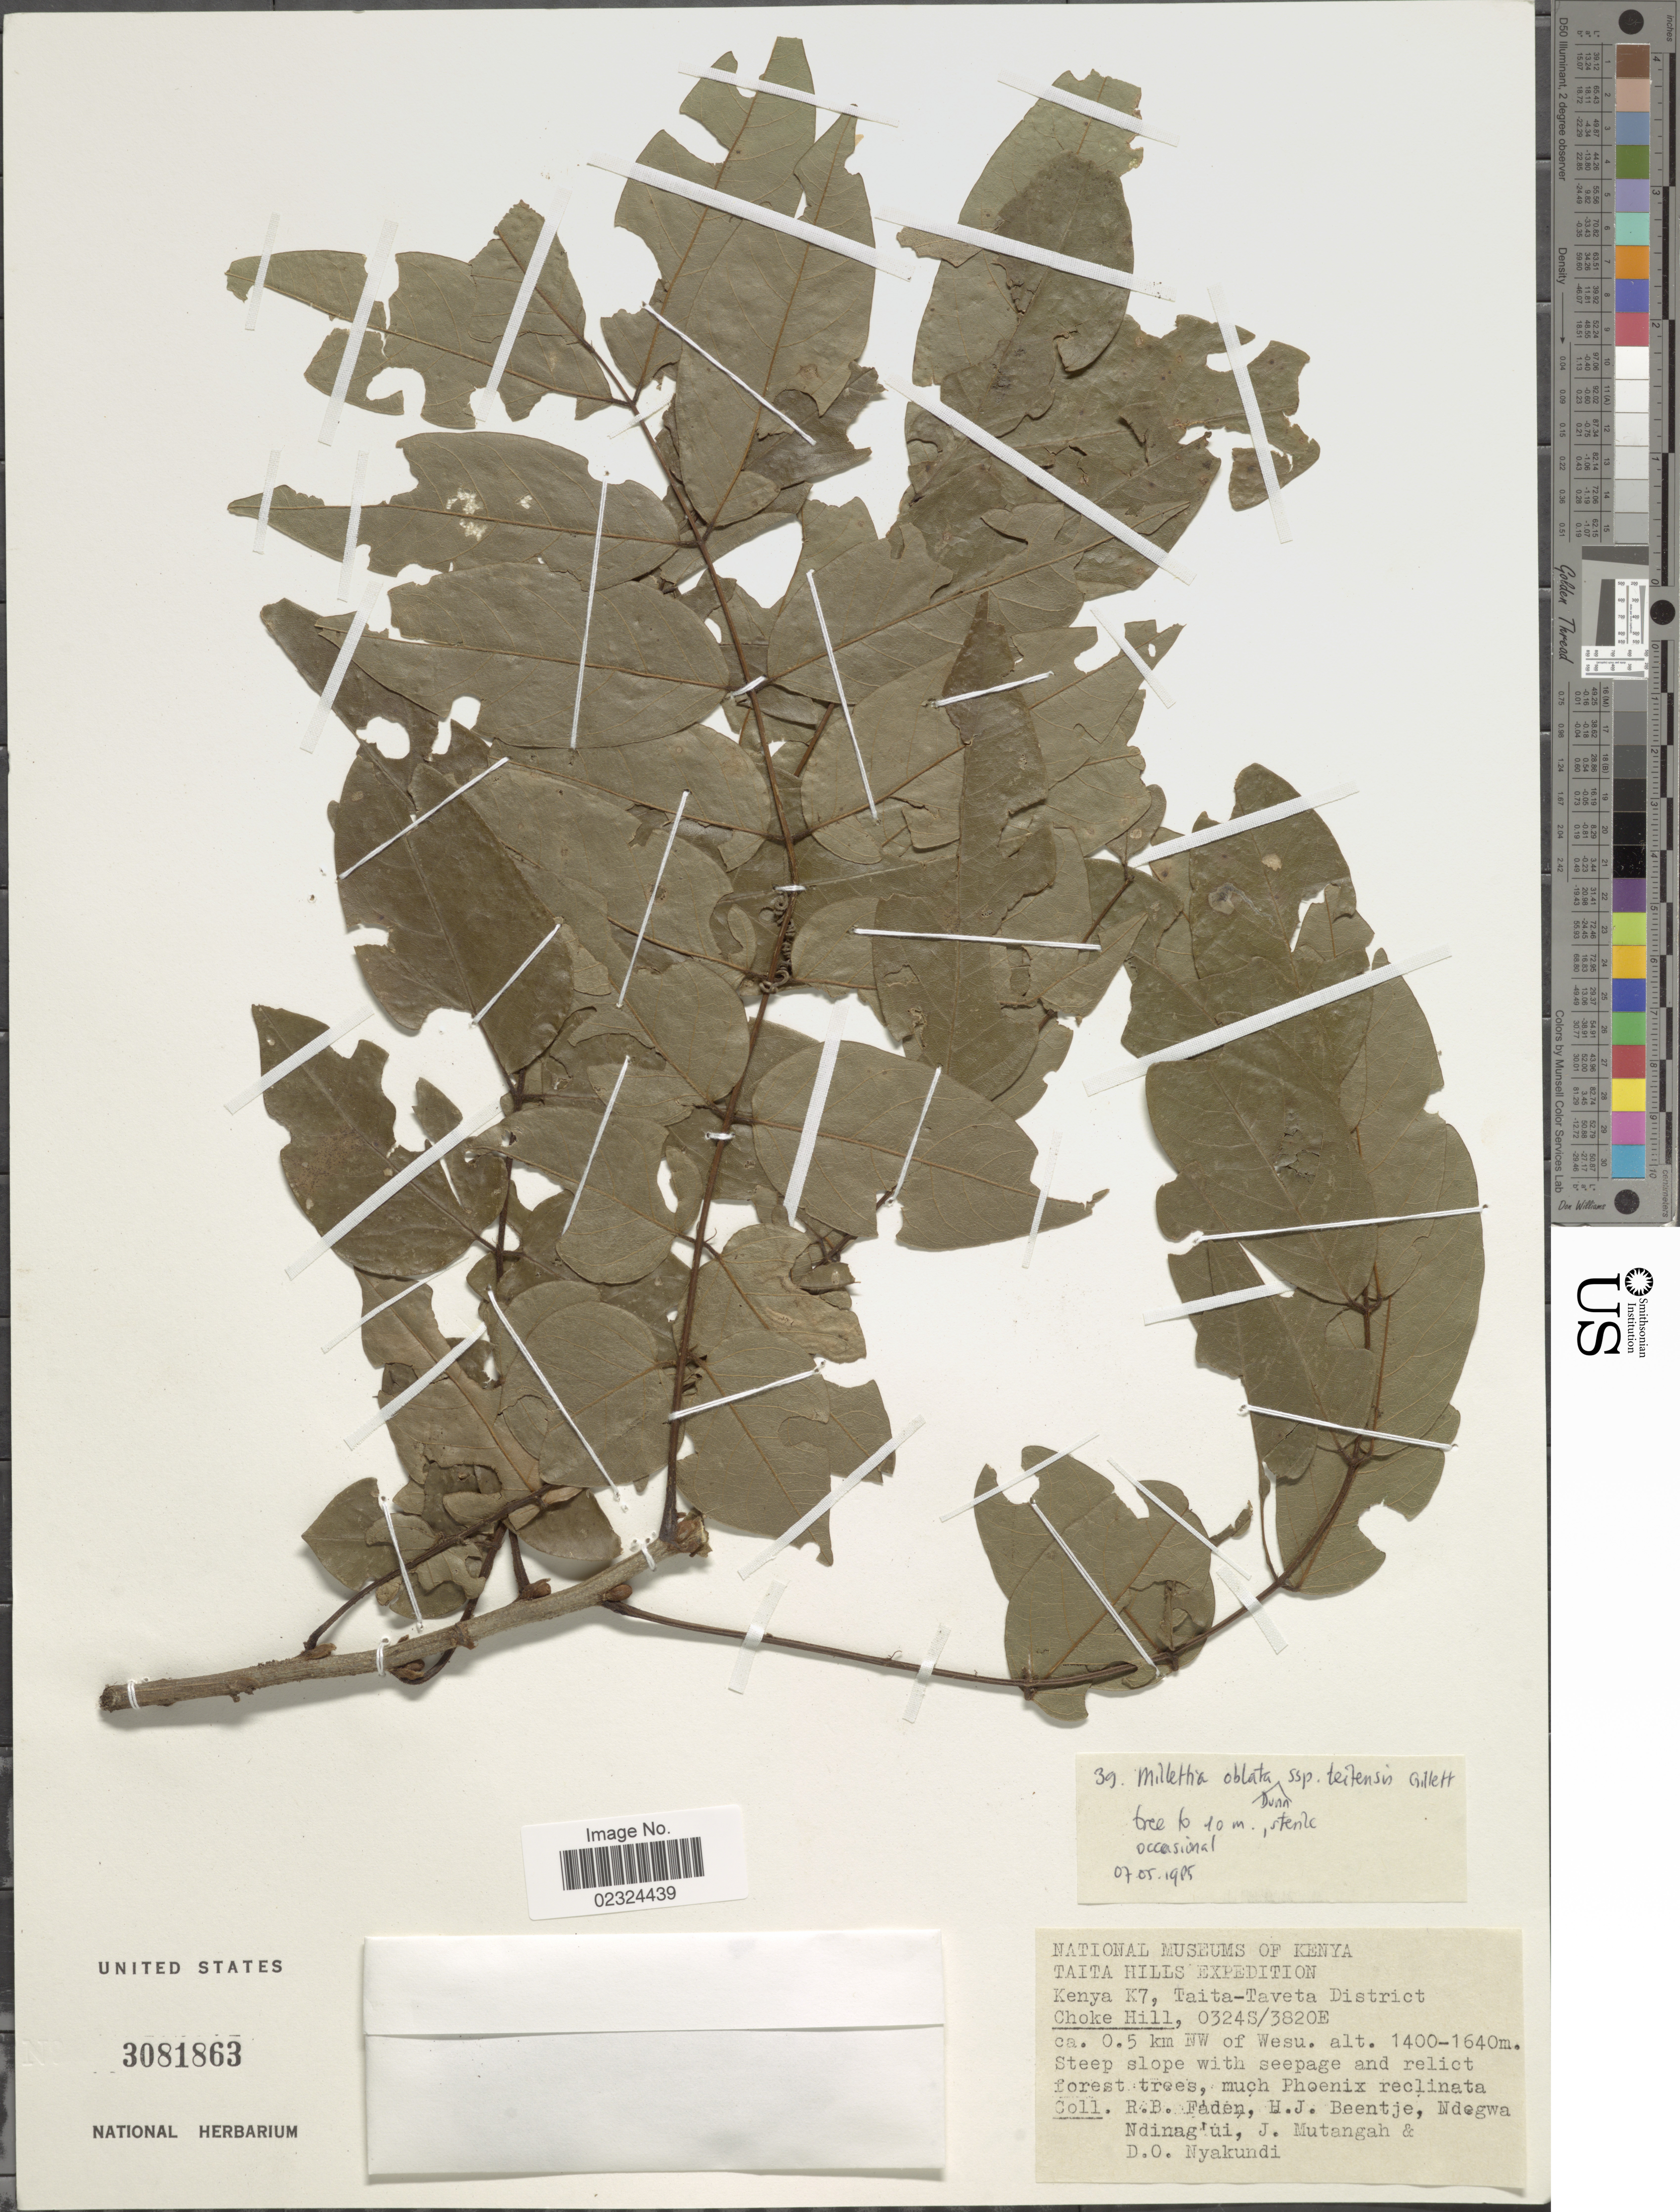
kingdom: Plantae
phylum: Tracheophyta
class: Magnoliopsida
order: Fabales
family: Fabaceae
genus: Millettia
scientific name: Millettia oblata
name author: Dunn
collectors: R. B. Faden, H. J. Beentje, Ndegwa Ndiang'ui, J. Mutangah & D. Nyakundi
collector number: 39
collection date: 1985-05-07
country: Kenya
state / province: Taita Taveta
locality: Taita Hills. Kenya K7, Choko Hill. ca. 0.5 km NW of Wesu.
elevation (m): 1400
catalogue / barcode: US 3081863